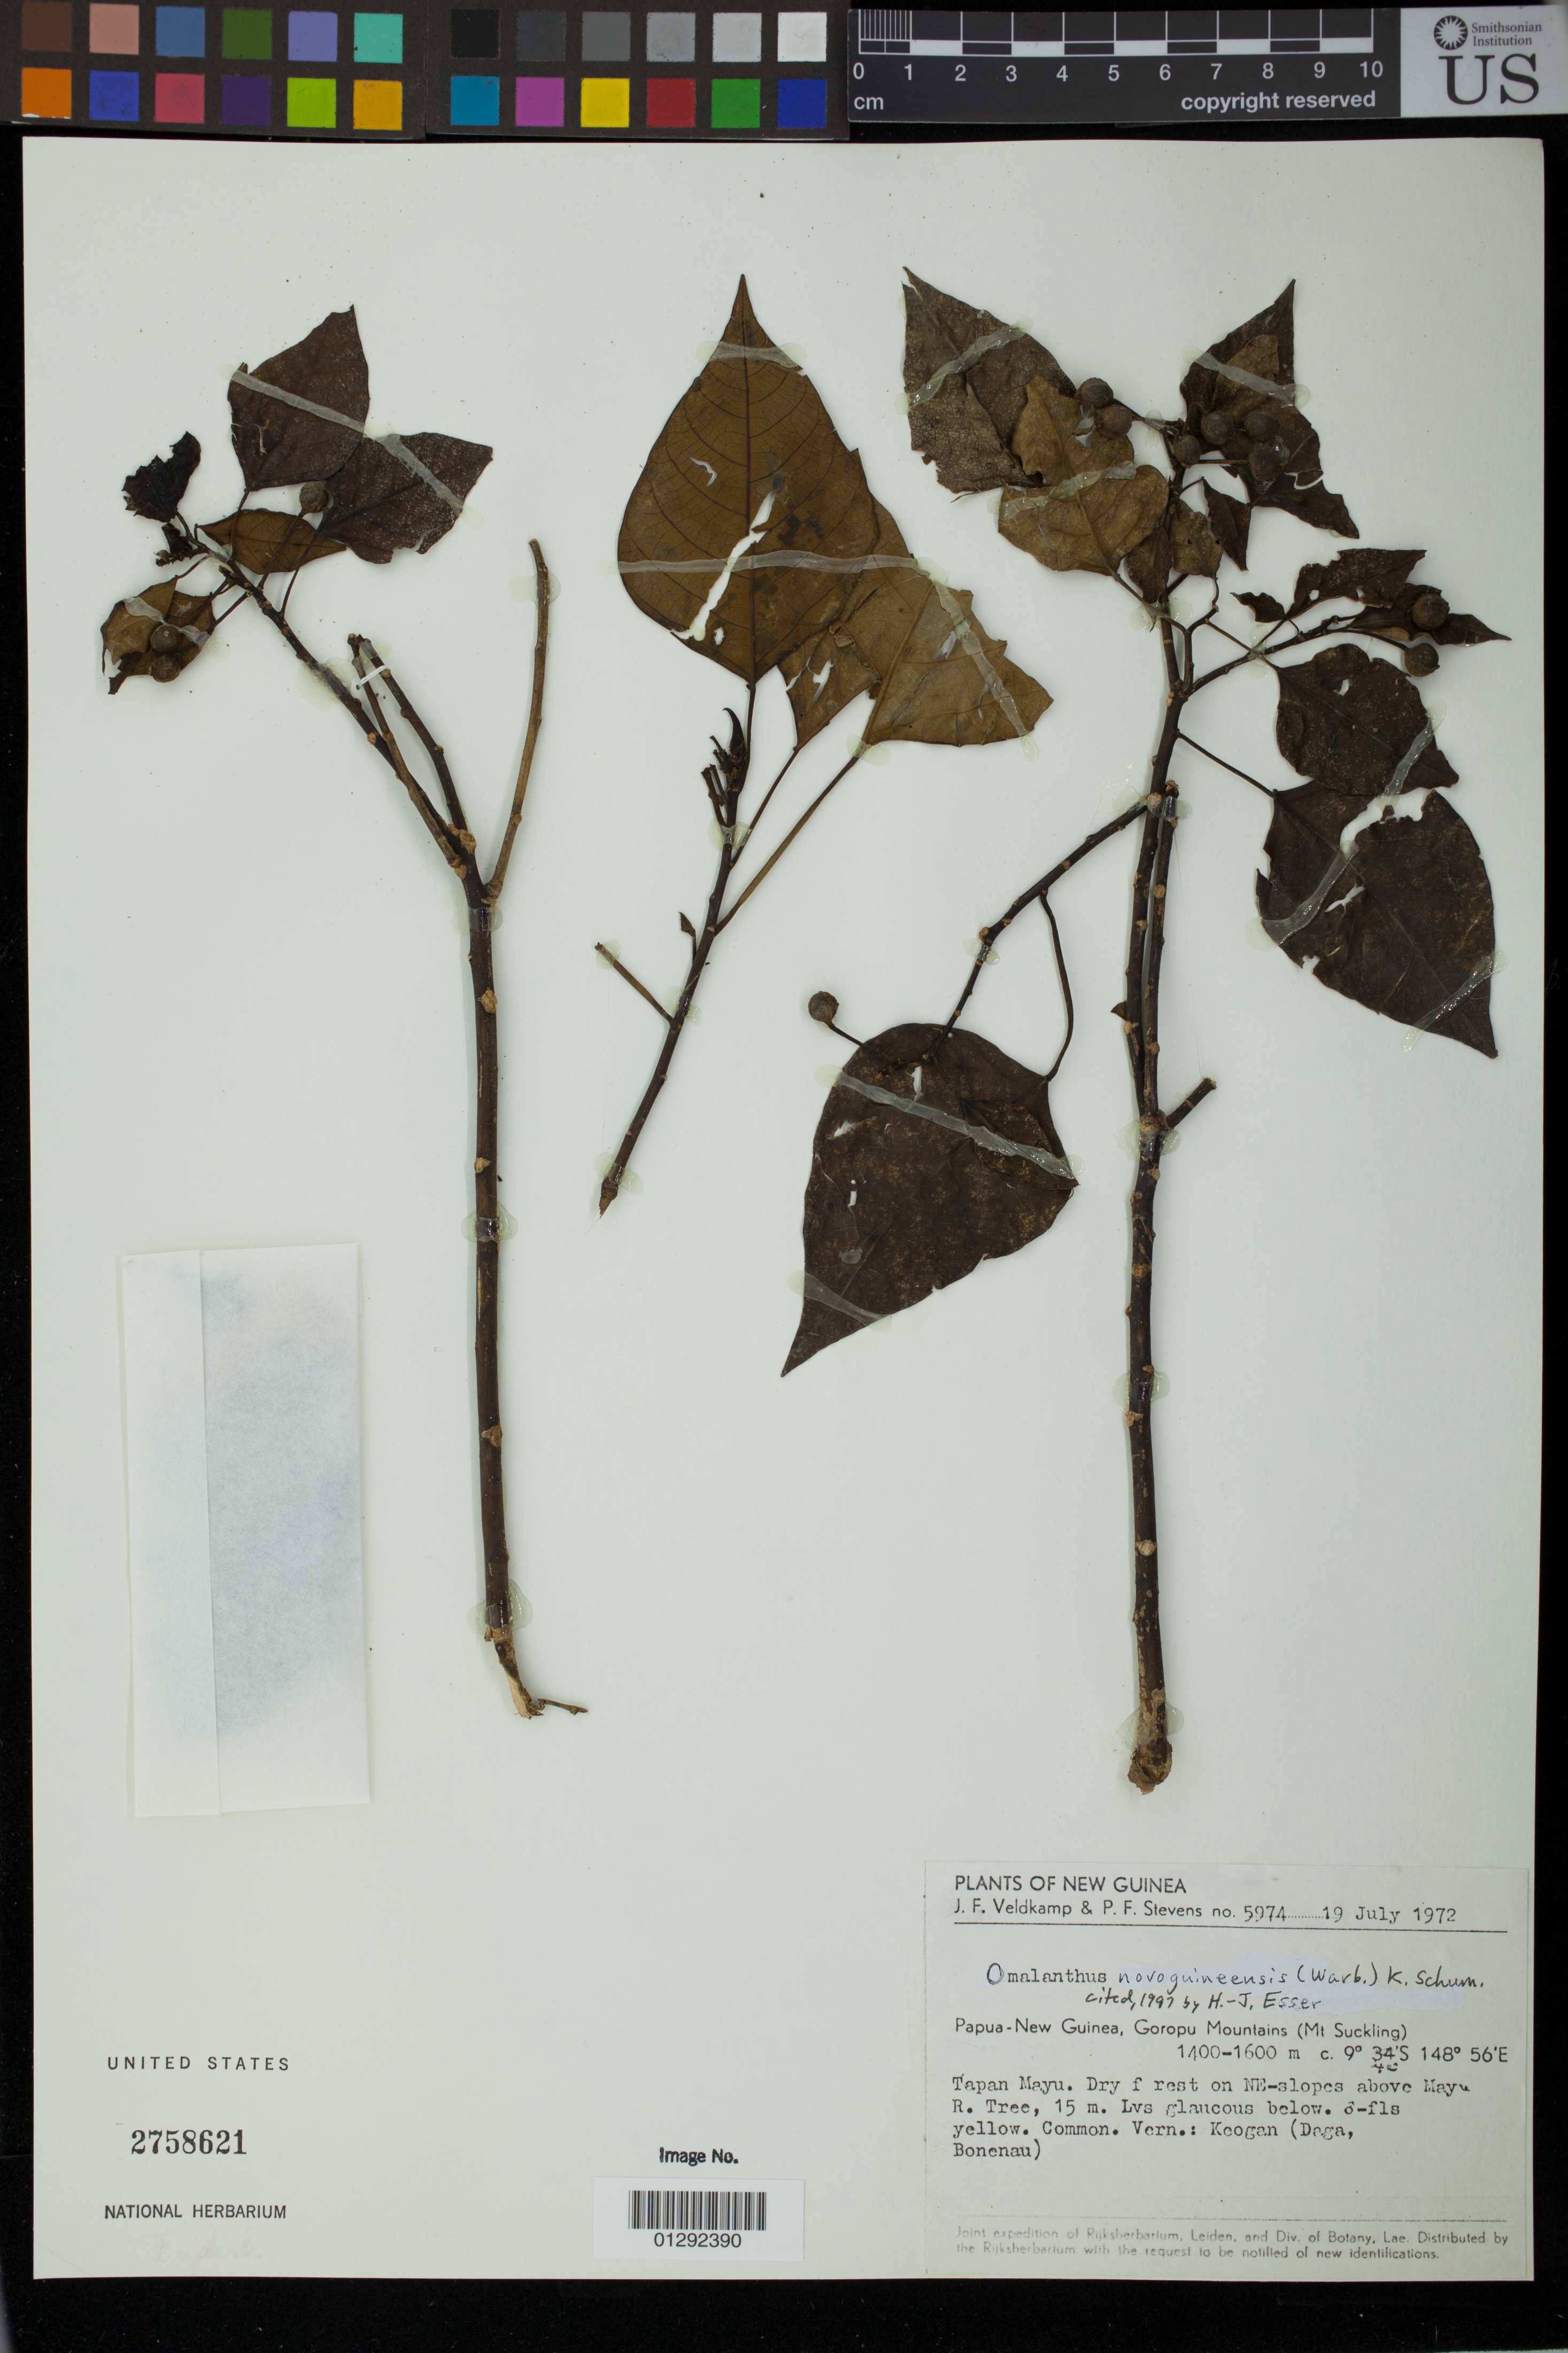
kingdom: Plantae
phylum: Tracheophyta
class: Magnoliopsida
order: Malpighiales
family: Euphorbiaceae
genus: Homalanthus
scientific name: Homalanthus novoguineensis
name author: (Warb.) K. Schum.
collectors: J. F. Veldkamp & P. F. Stevens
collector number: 5974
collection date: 1972-07-19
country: Papua New Guinea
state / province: Northern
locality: Papua - New Guinea, Goropu Mountains (Mt Suckling). Tapan Mayu. Dry forest on NE-slopes above Mayu.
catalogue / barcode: US 2758621